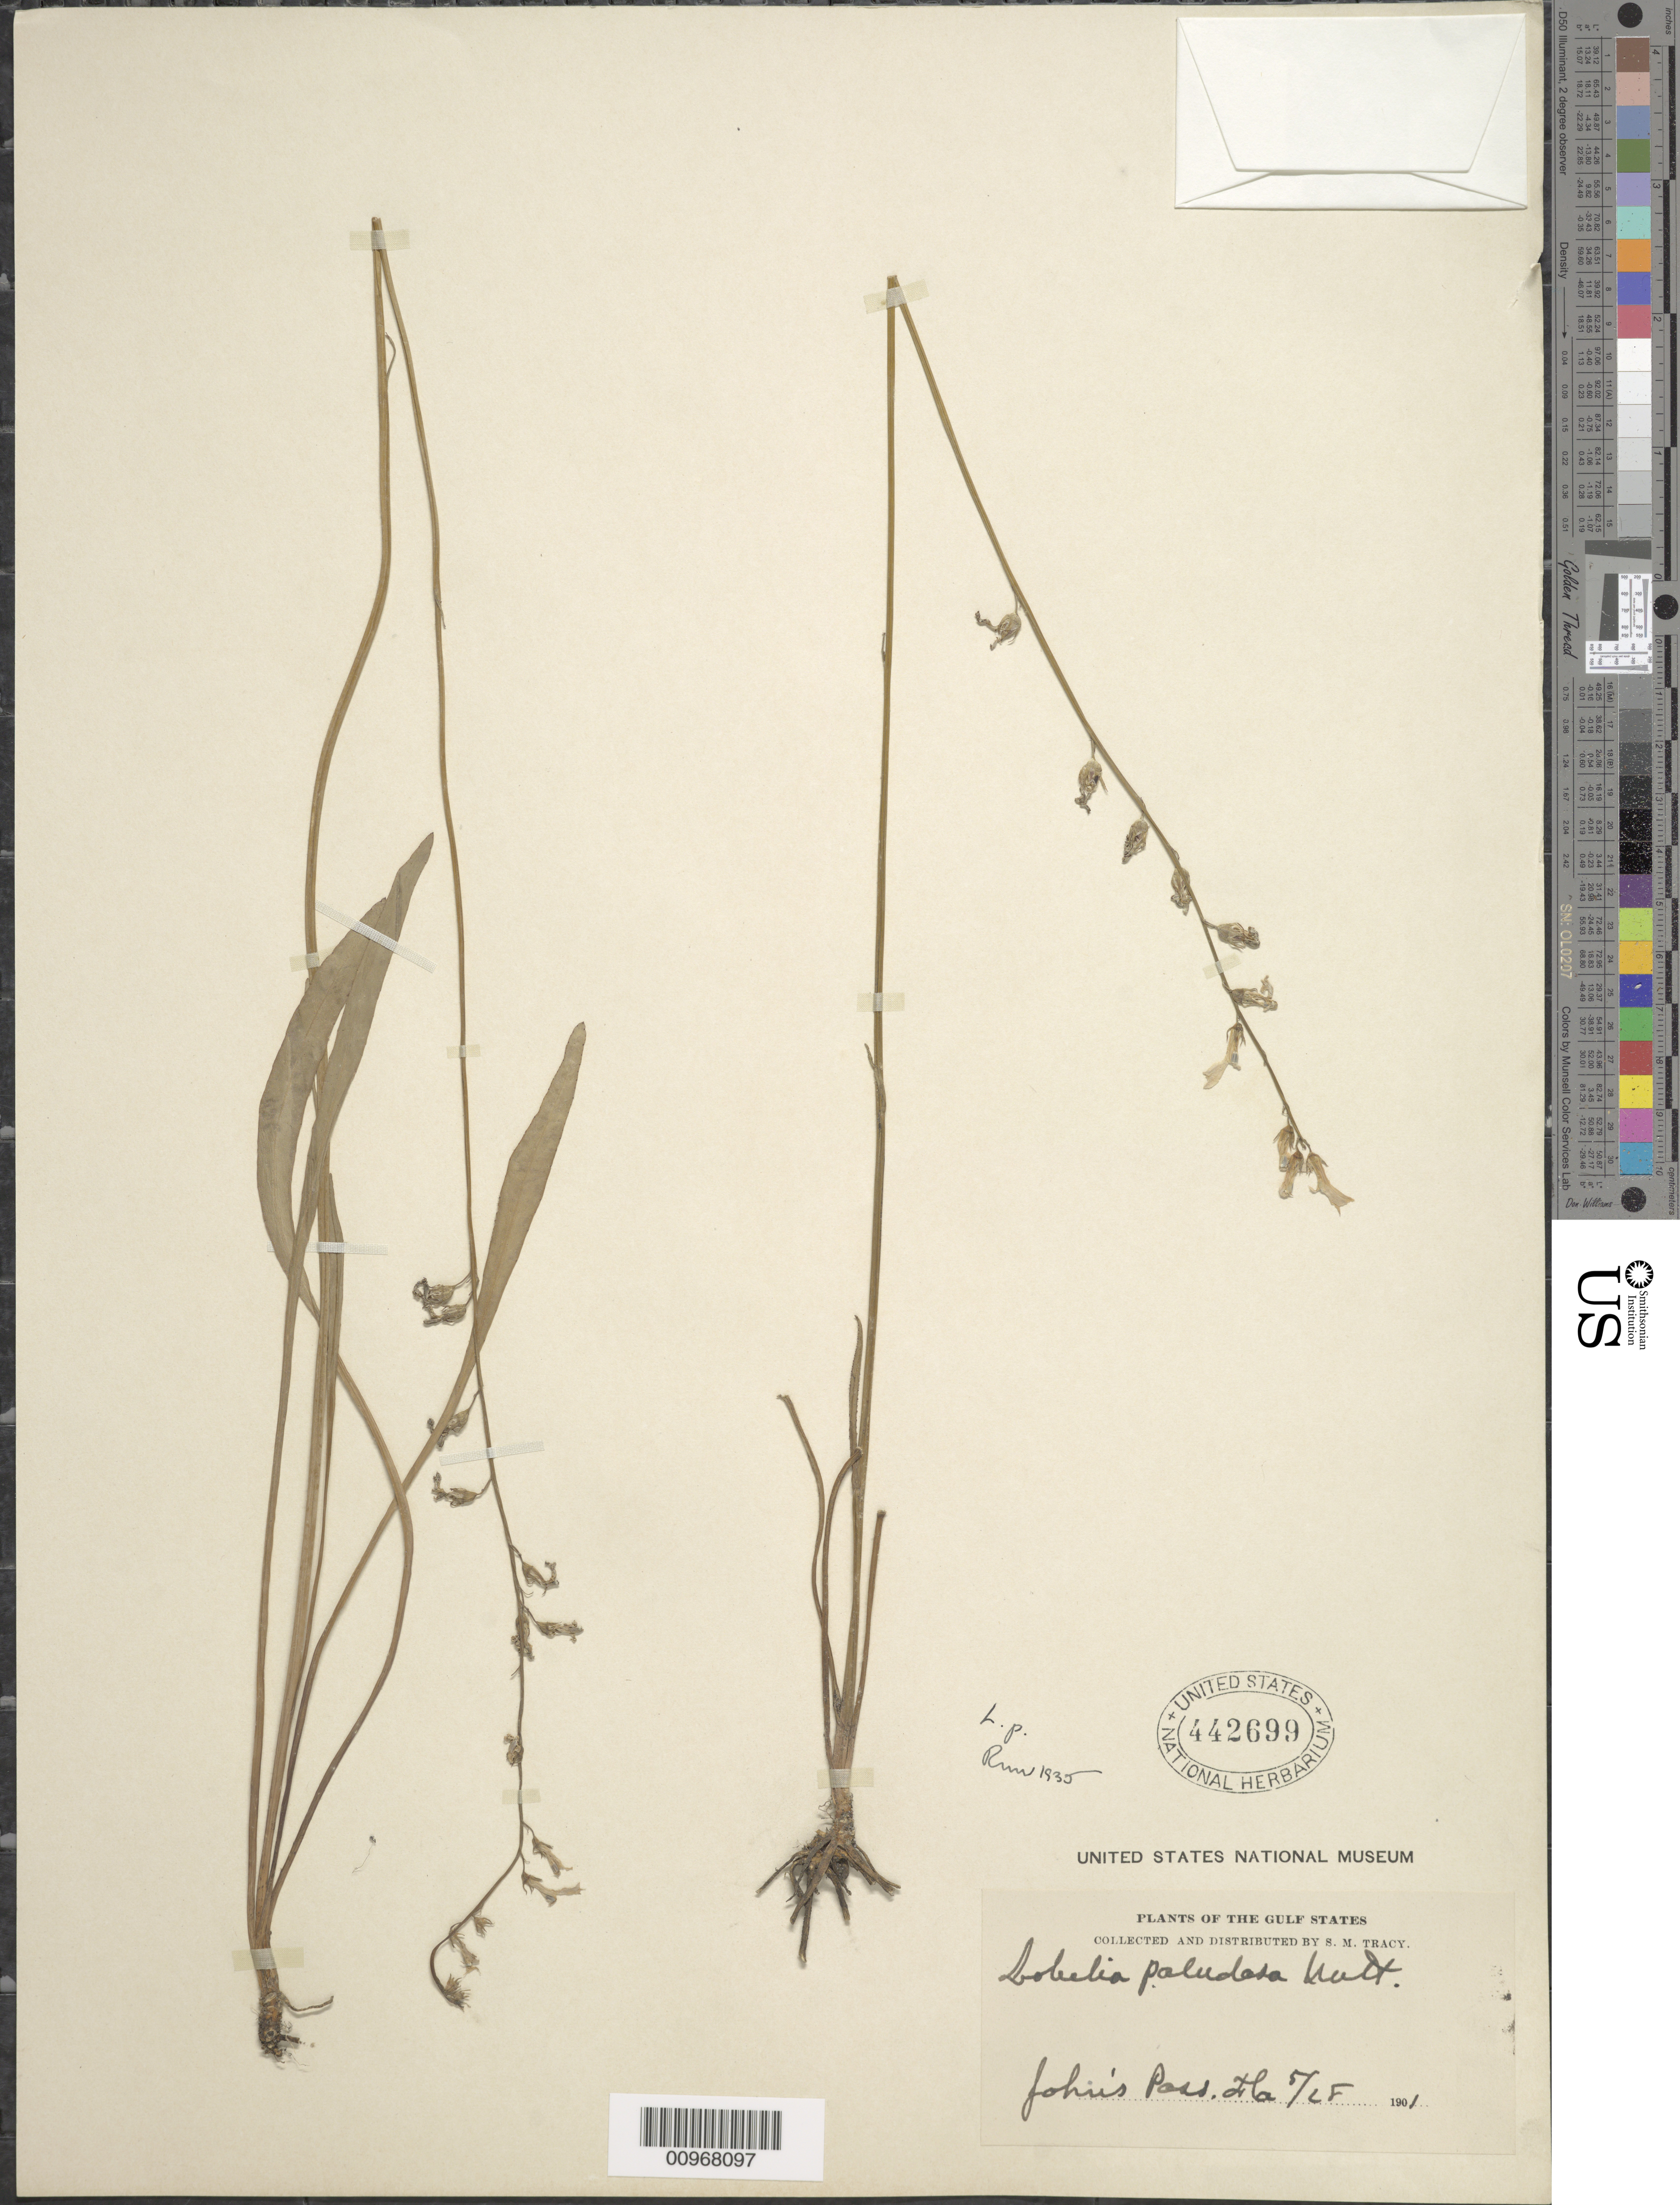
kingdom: Plantae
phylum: Tracheophyta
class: Magnoliopsida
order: Asterales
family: Campanulaceae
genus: Lobelia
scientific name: Lobelia paludosa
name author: Nutt.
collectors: S. M. Tracy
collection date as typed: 28 May 1901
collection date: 1901-05-28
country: United States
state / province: Florida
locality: John's pass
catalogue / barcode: US 442699